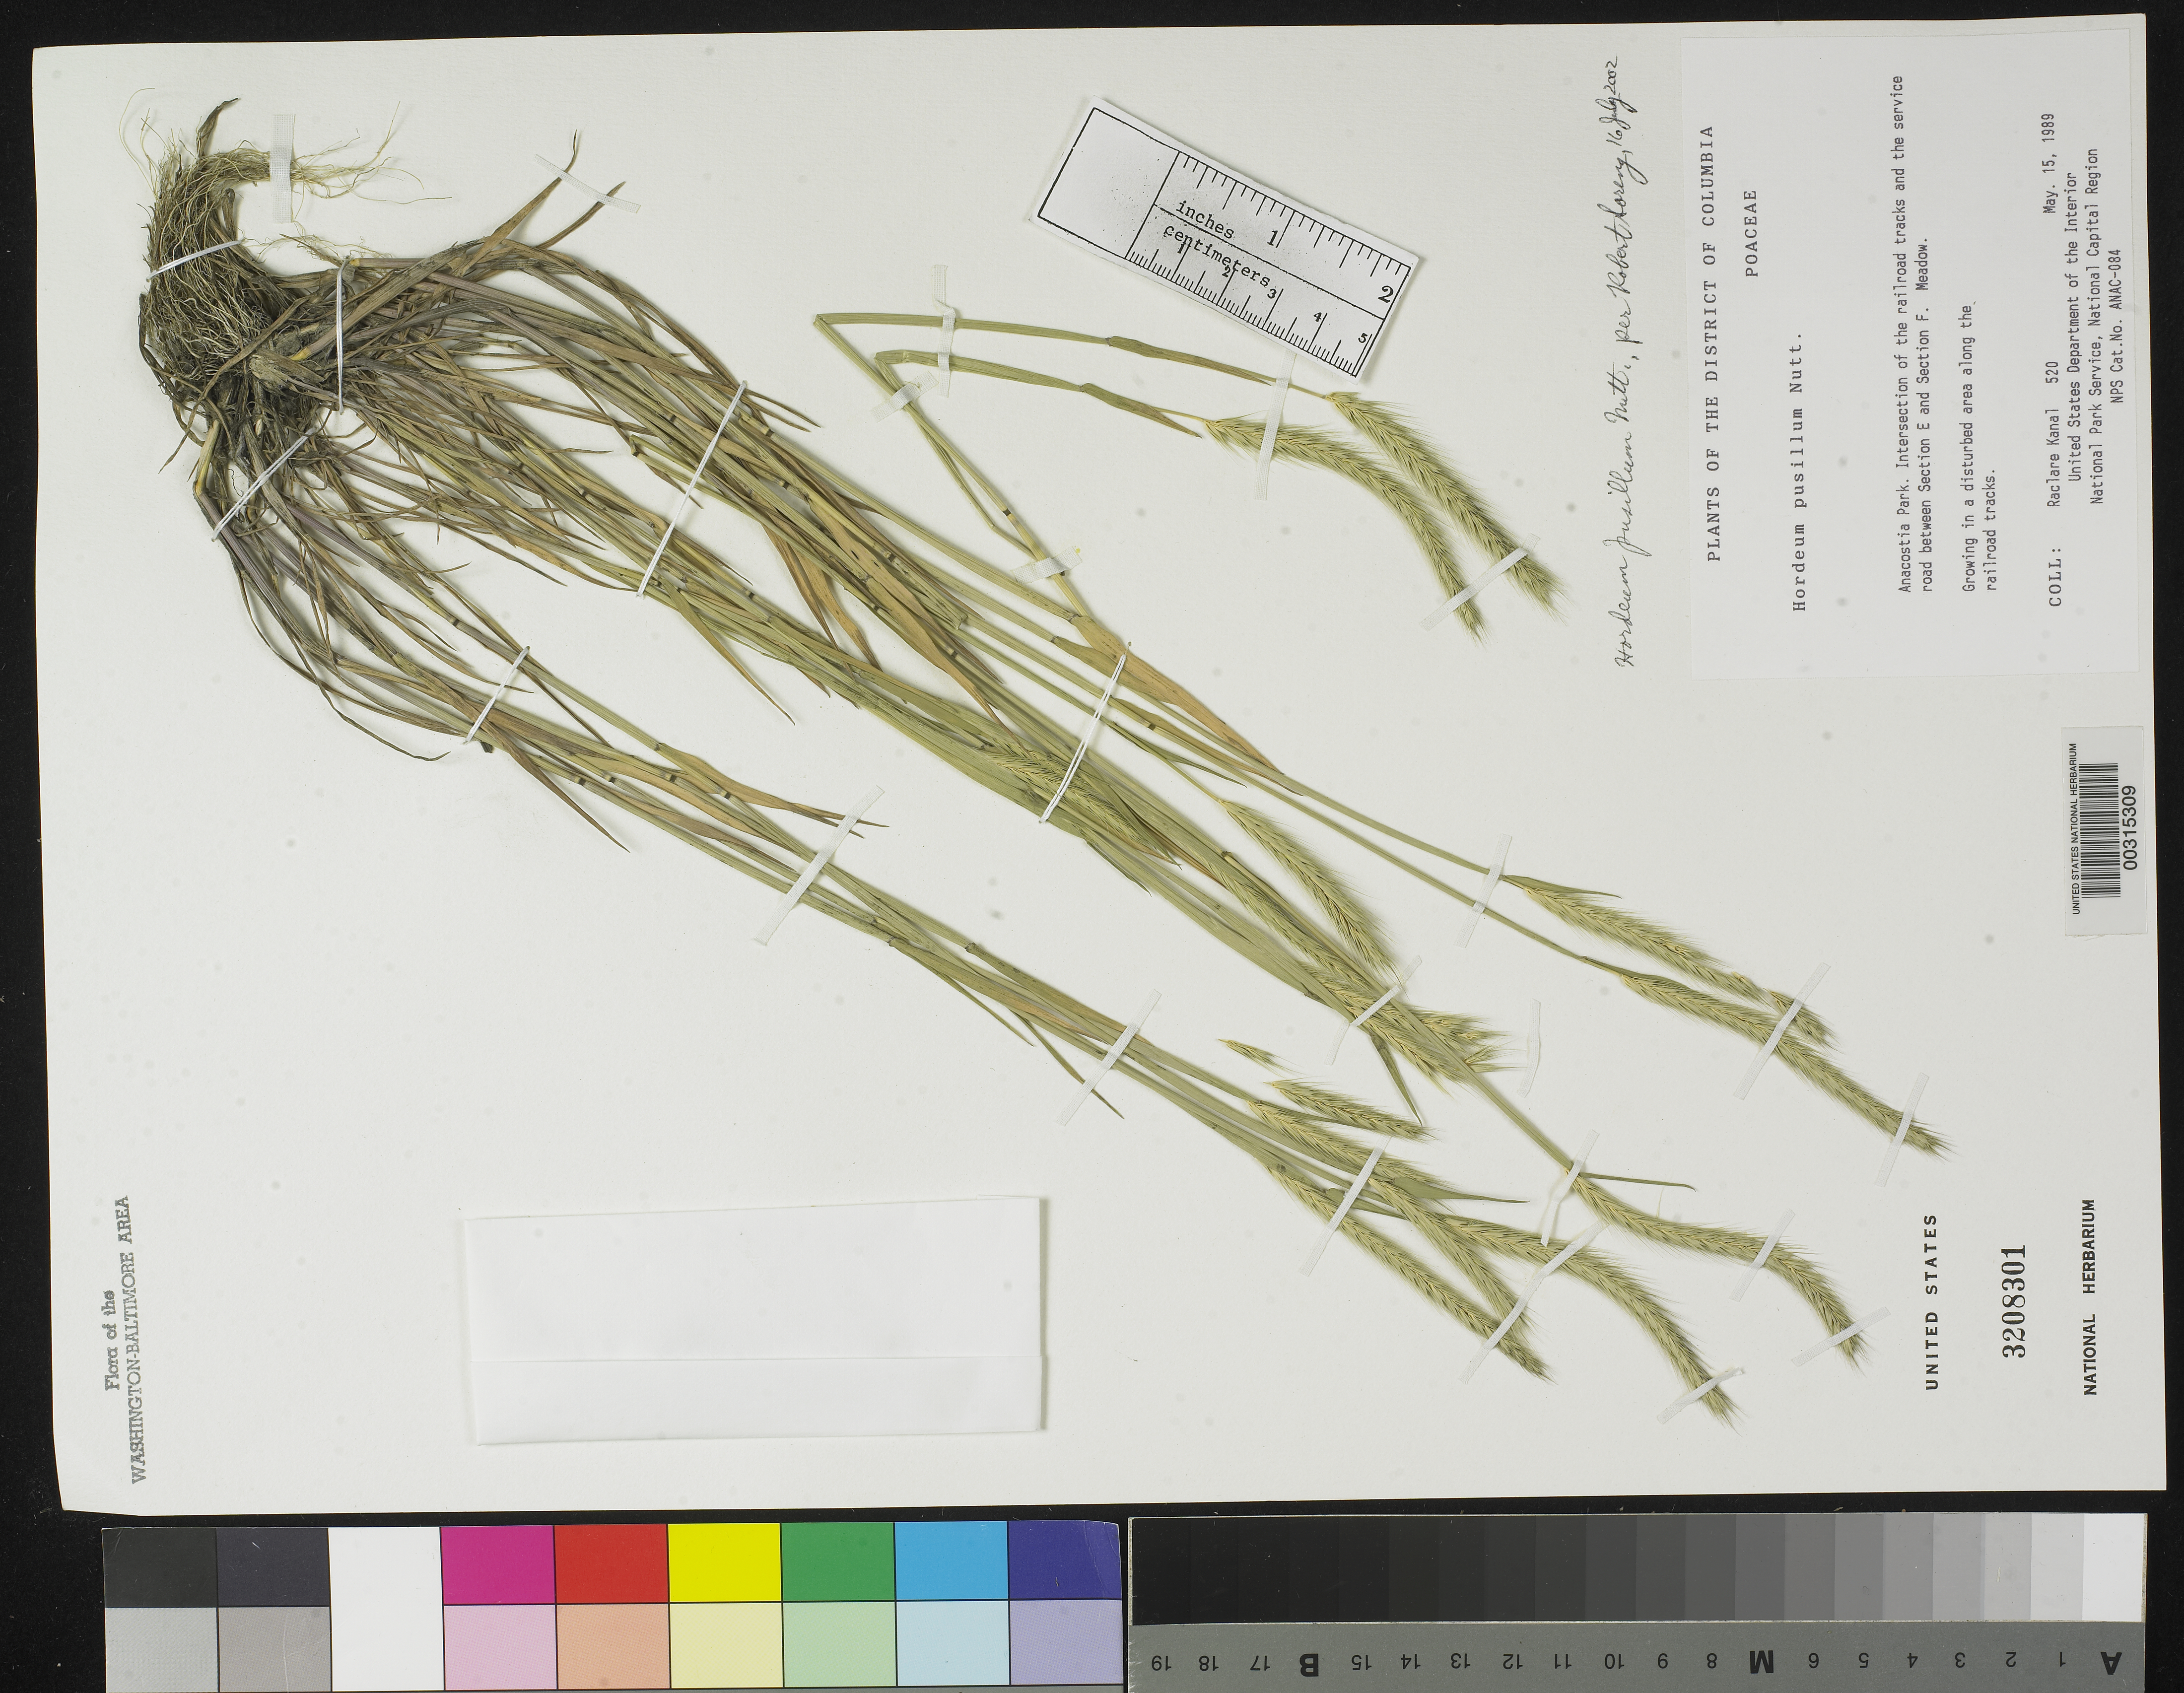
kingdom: Plantae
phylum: Tracheophyta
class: Liliopsida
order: Poales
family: Poaceae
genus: Hordeum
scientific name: Hordeum pusillum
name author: Nutt.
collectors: R. Kanal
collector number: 520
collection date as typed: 15 May 1989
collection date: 1989-05-15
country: United States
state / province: District of Columbia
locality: Anacostia Park, intersection of the railroad and Service Road between Section E and Section F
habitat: Meadow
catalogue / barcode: US 3208301